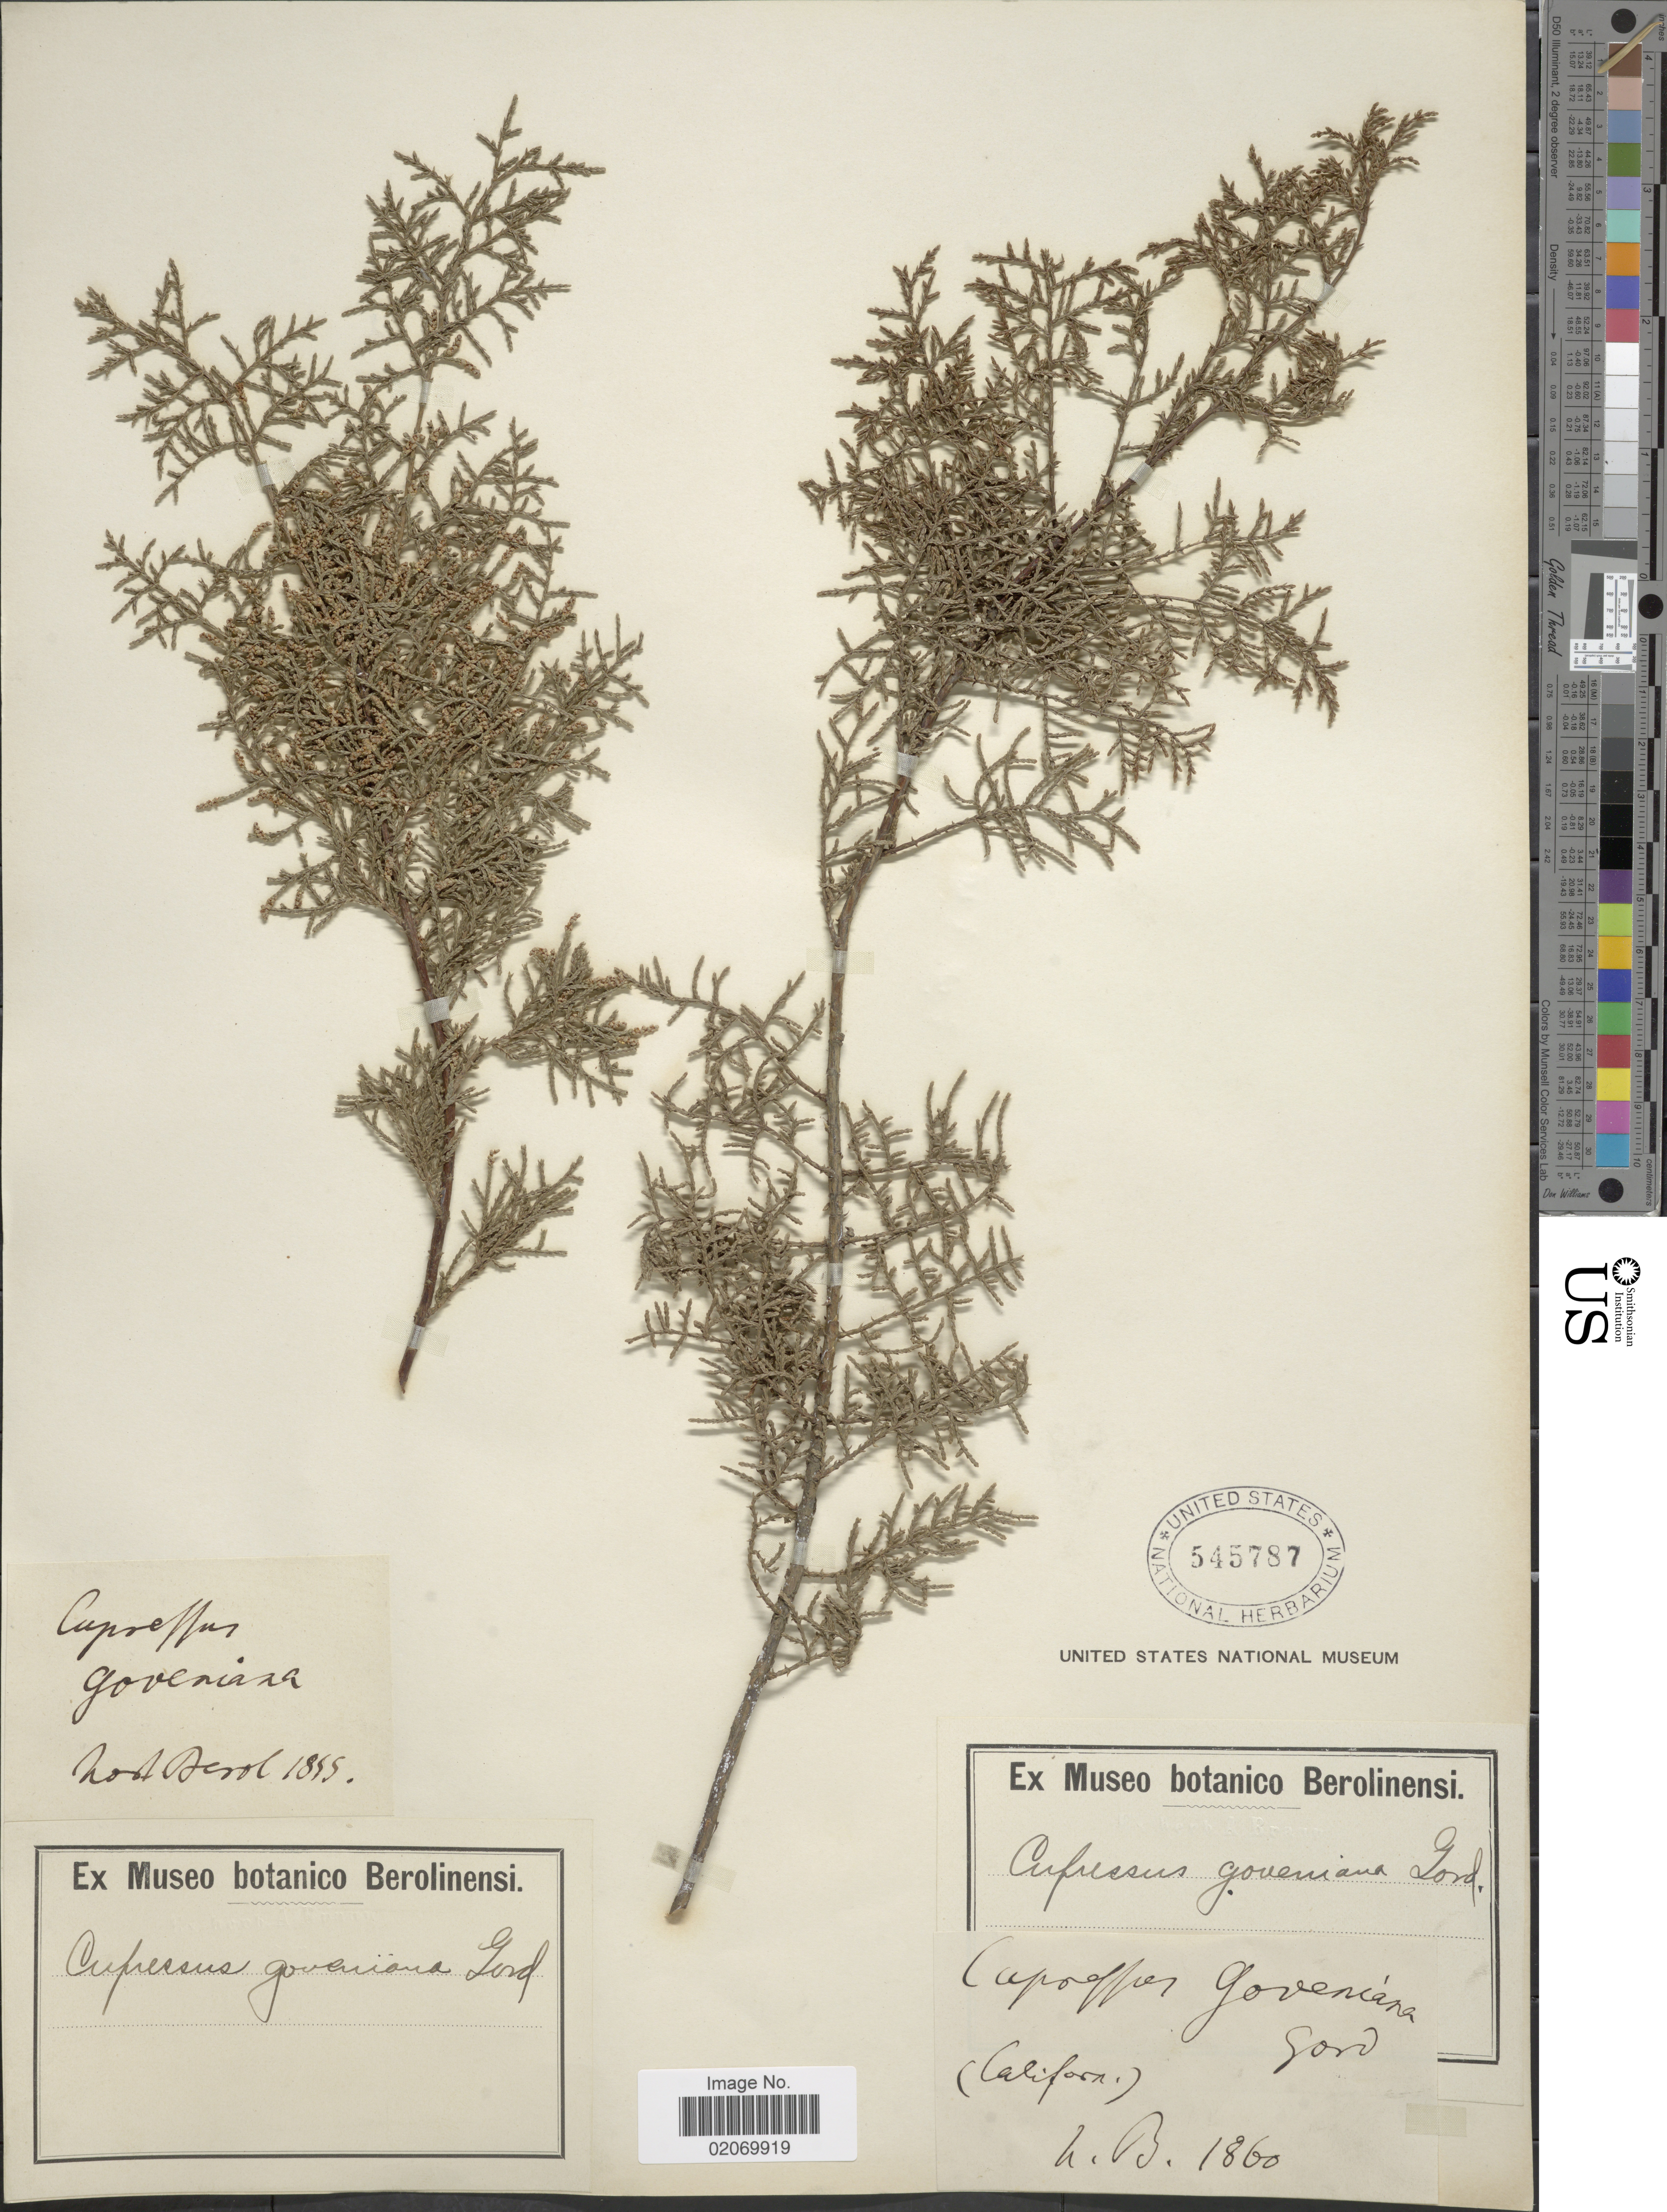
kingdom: Plantae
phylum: Tracheophyta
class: Pinopsida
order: Pinales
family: Cupressaceae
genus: Hesperocyparis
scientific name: Hesperocyparis goveniana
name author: (Gordon) Bartel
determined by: (US) Smithsonian Institution - National Museum of Natural History - Department of Botany (UNITED STATES)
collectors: ex Museo Botanico Berolinensi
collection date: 1860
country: United States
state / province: California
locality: Hort Berol, Californ., H.B.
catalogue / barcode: US 545787